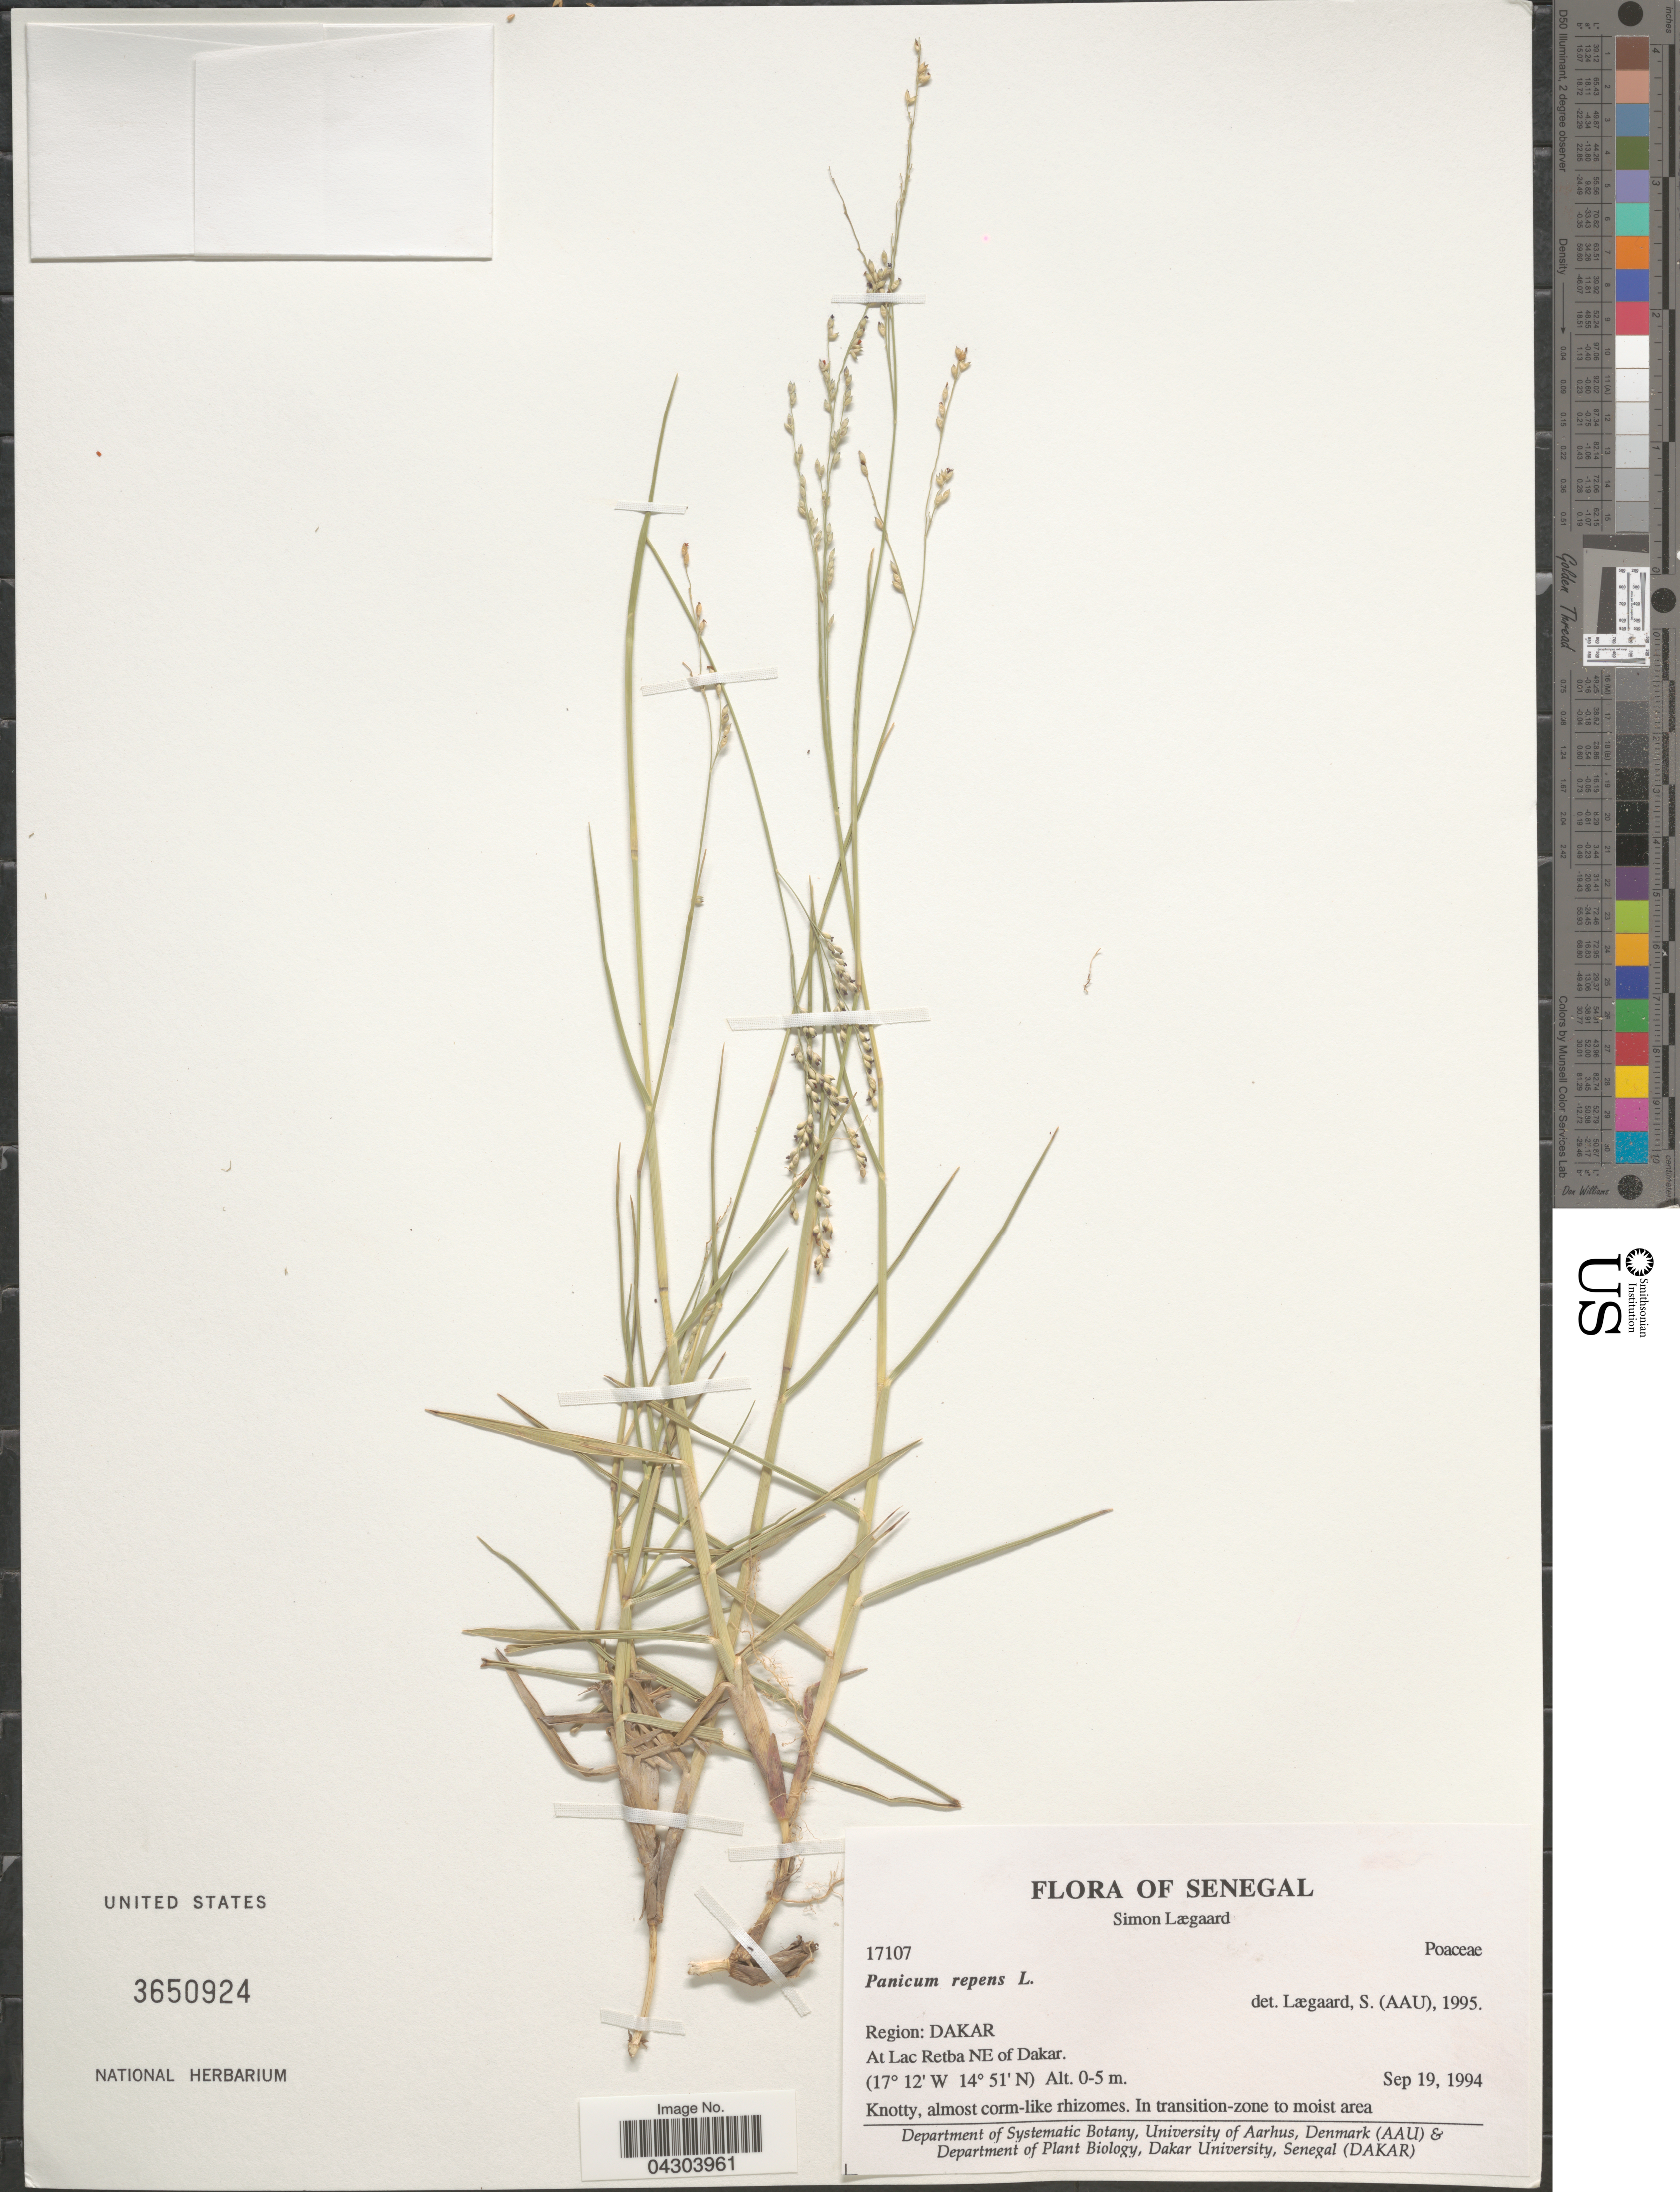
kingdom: Plantae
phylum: Tracheophyta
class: Liliopsida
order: Poales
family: Poaceae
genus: Panicum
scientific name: Panicum repens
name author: L.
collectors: S. Lægaard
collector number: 17107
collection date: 1994-09-19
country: Senegal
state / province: Dakar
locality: Region: Dakar. At Lac Retba NE of Dakar.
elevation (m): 0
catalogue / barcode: US 3650924